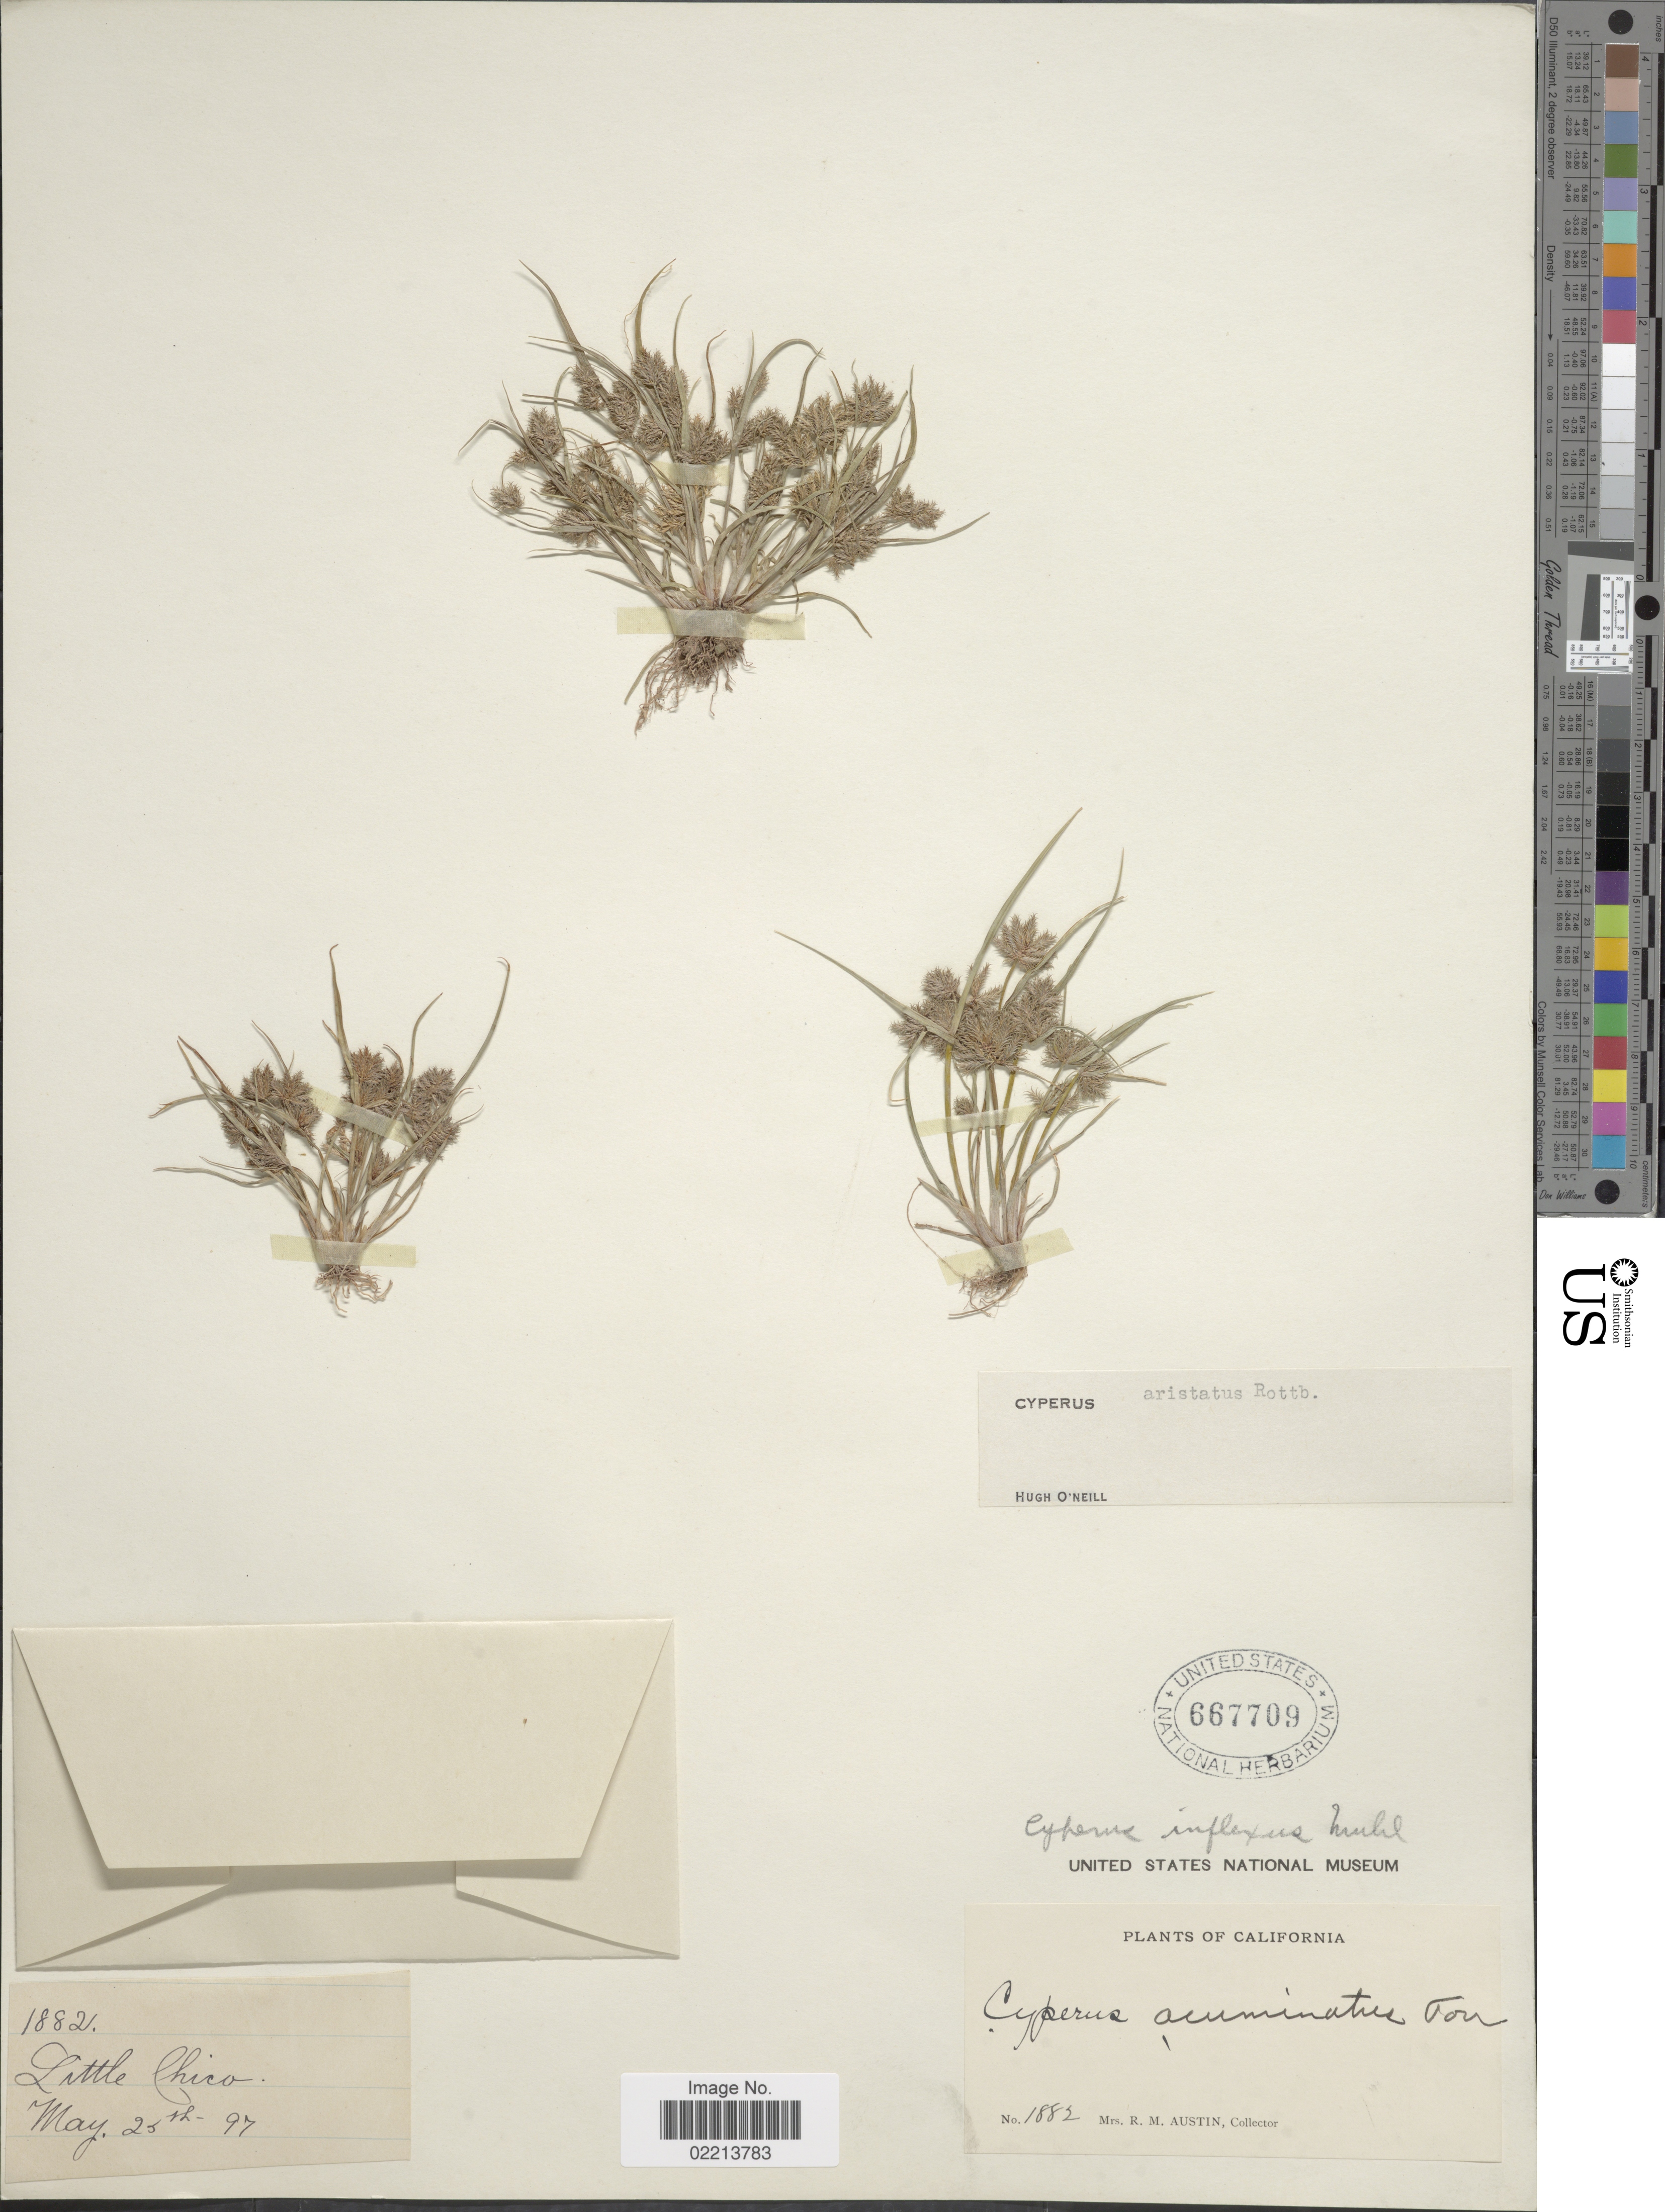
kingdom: Plantae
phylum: Tracheophyta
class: Liliopsida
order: Poales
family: Cyperaceae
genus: Cyperus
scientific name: Cyperus squarrosus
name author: L.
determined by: Strong, Mark T., (BOT), Smithsonian Institution - National Museum of Natural History (UNITED STATES)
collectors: R. Austin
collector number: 1882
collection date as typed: Transcribed d/m/y: 25/5/97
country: United States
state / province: California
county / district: Butte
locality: Little Chico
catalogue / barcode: US 667709